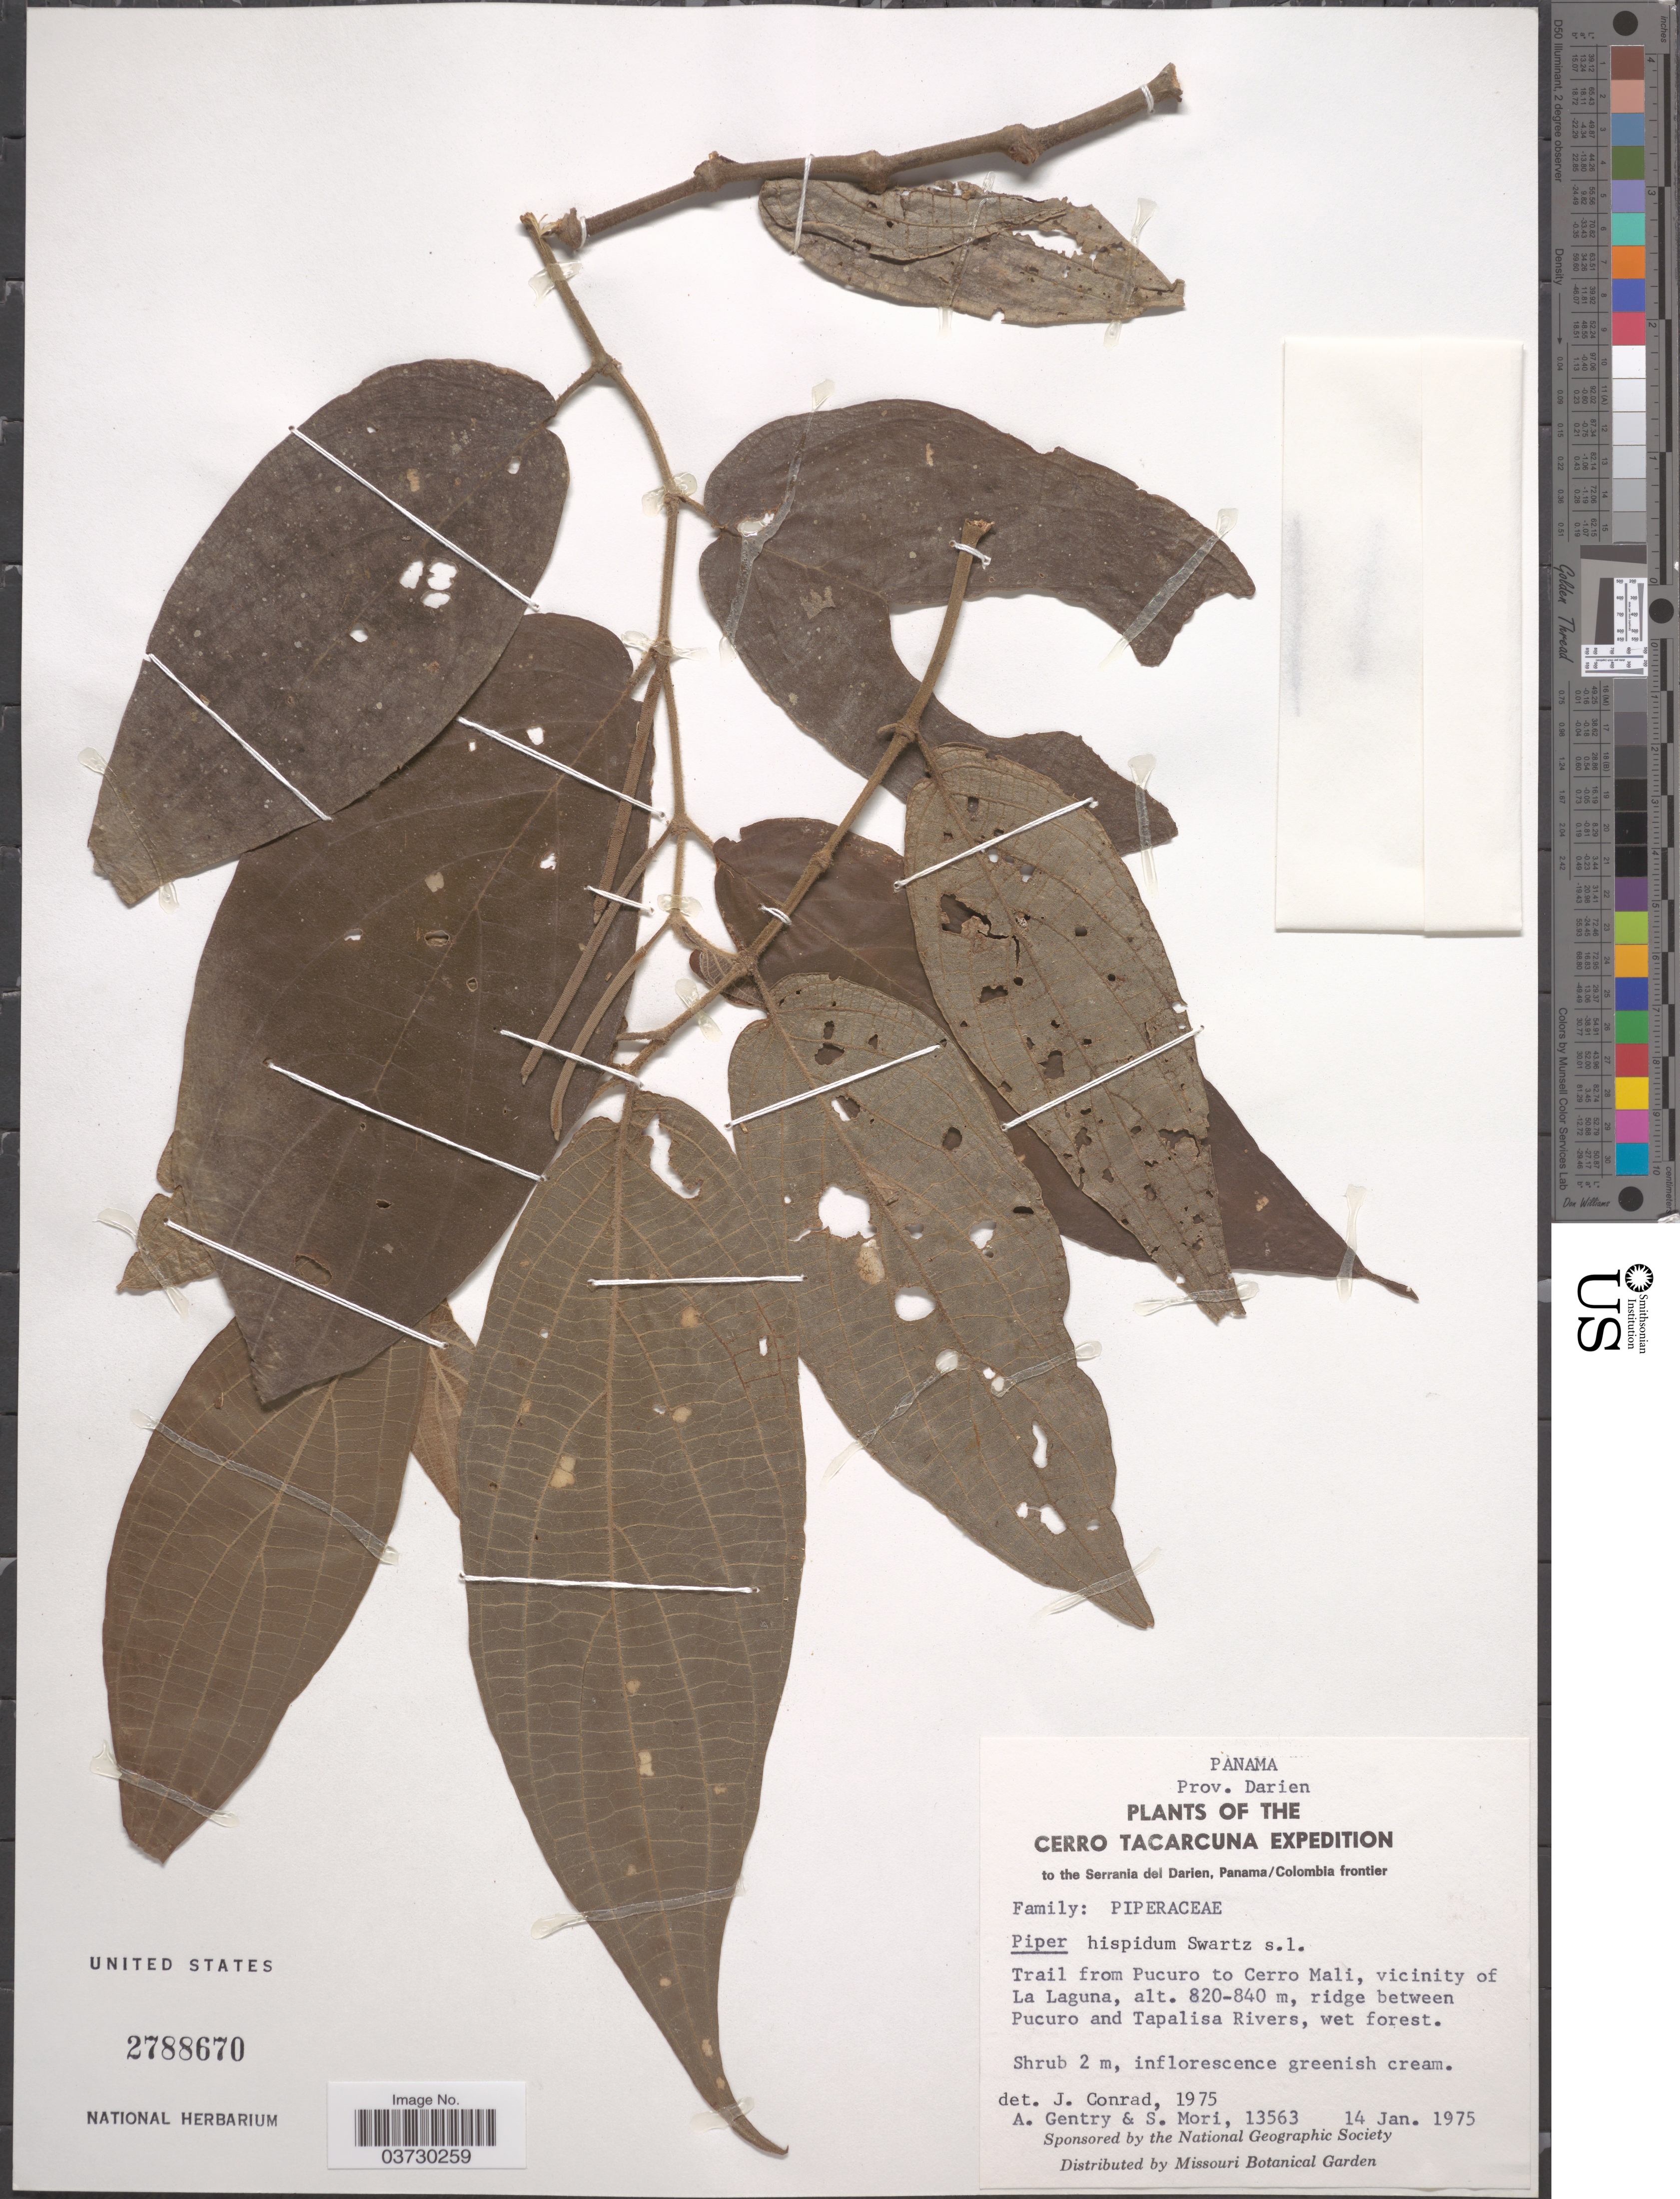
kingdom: Plantae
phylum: Tracheophyta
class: Magnoliopsida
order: Piperales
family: Piperaceae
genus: Piper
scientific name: Piper hispidum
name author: Sw.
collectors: A. H. Gentry & S. Mori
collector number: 13563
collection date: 1975-01-14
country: Panama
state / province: Darien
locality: Cerro Tacarcuna. Trail from Pucuro to Cerro Mali, vicinity of La Laguna, ridge between Pucuro and Tapalisa Rivers.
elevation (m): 820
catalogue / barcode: US 2788670